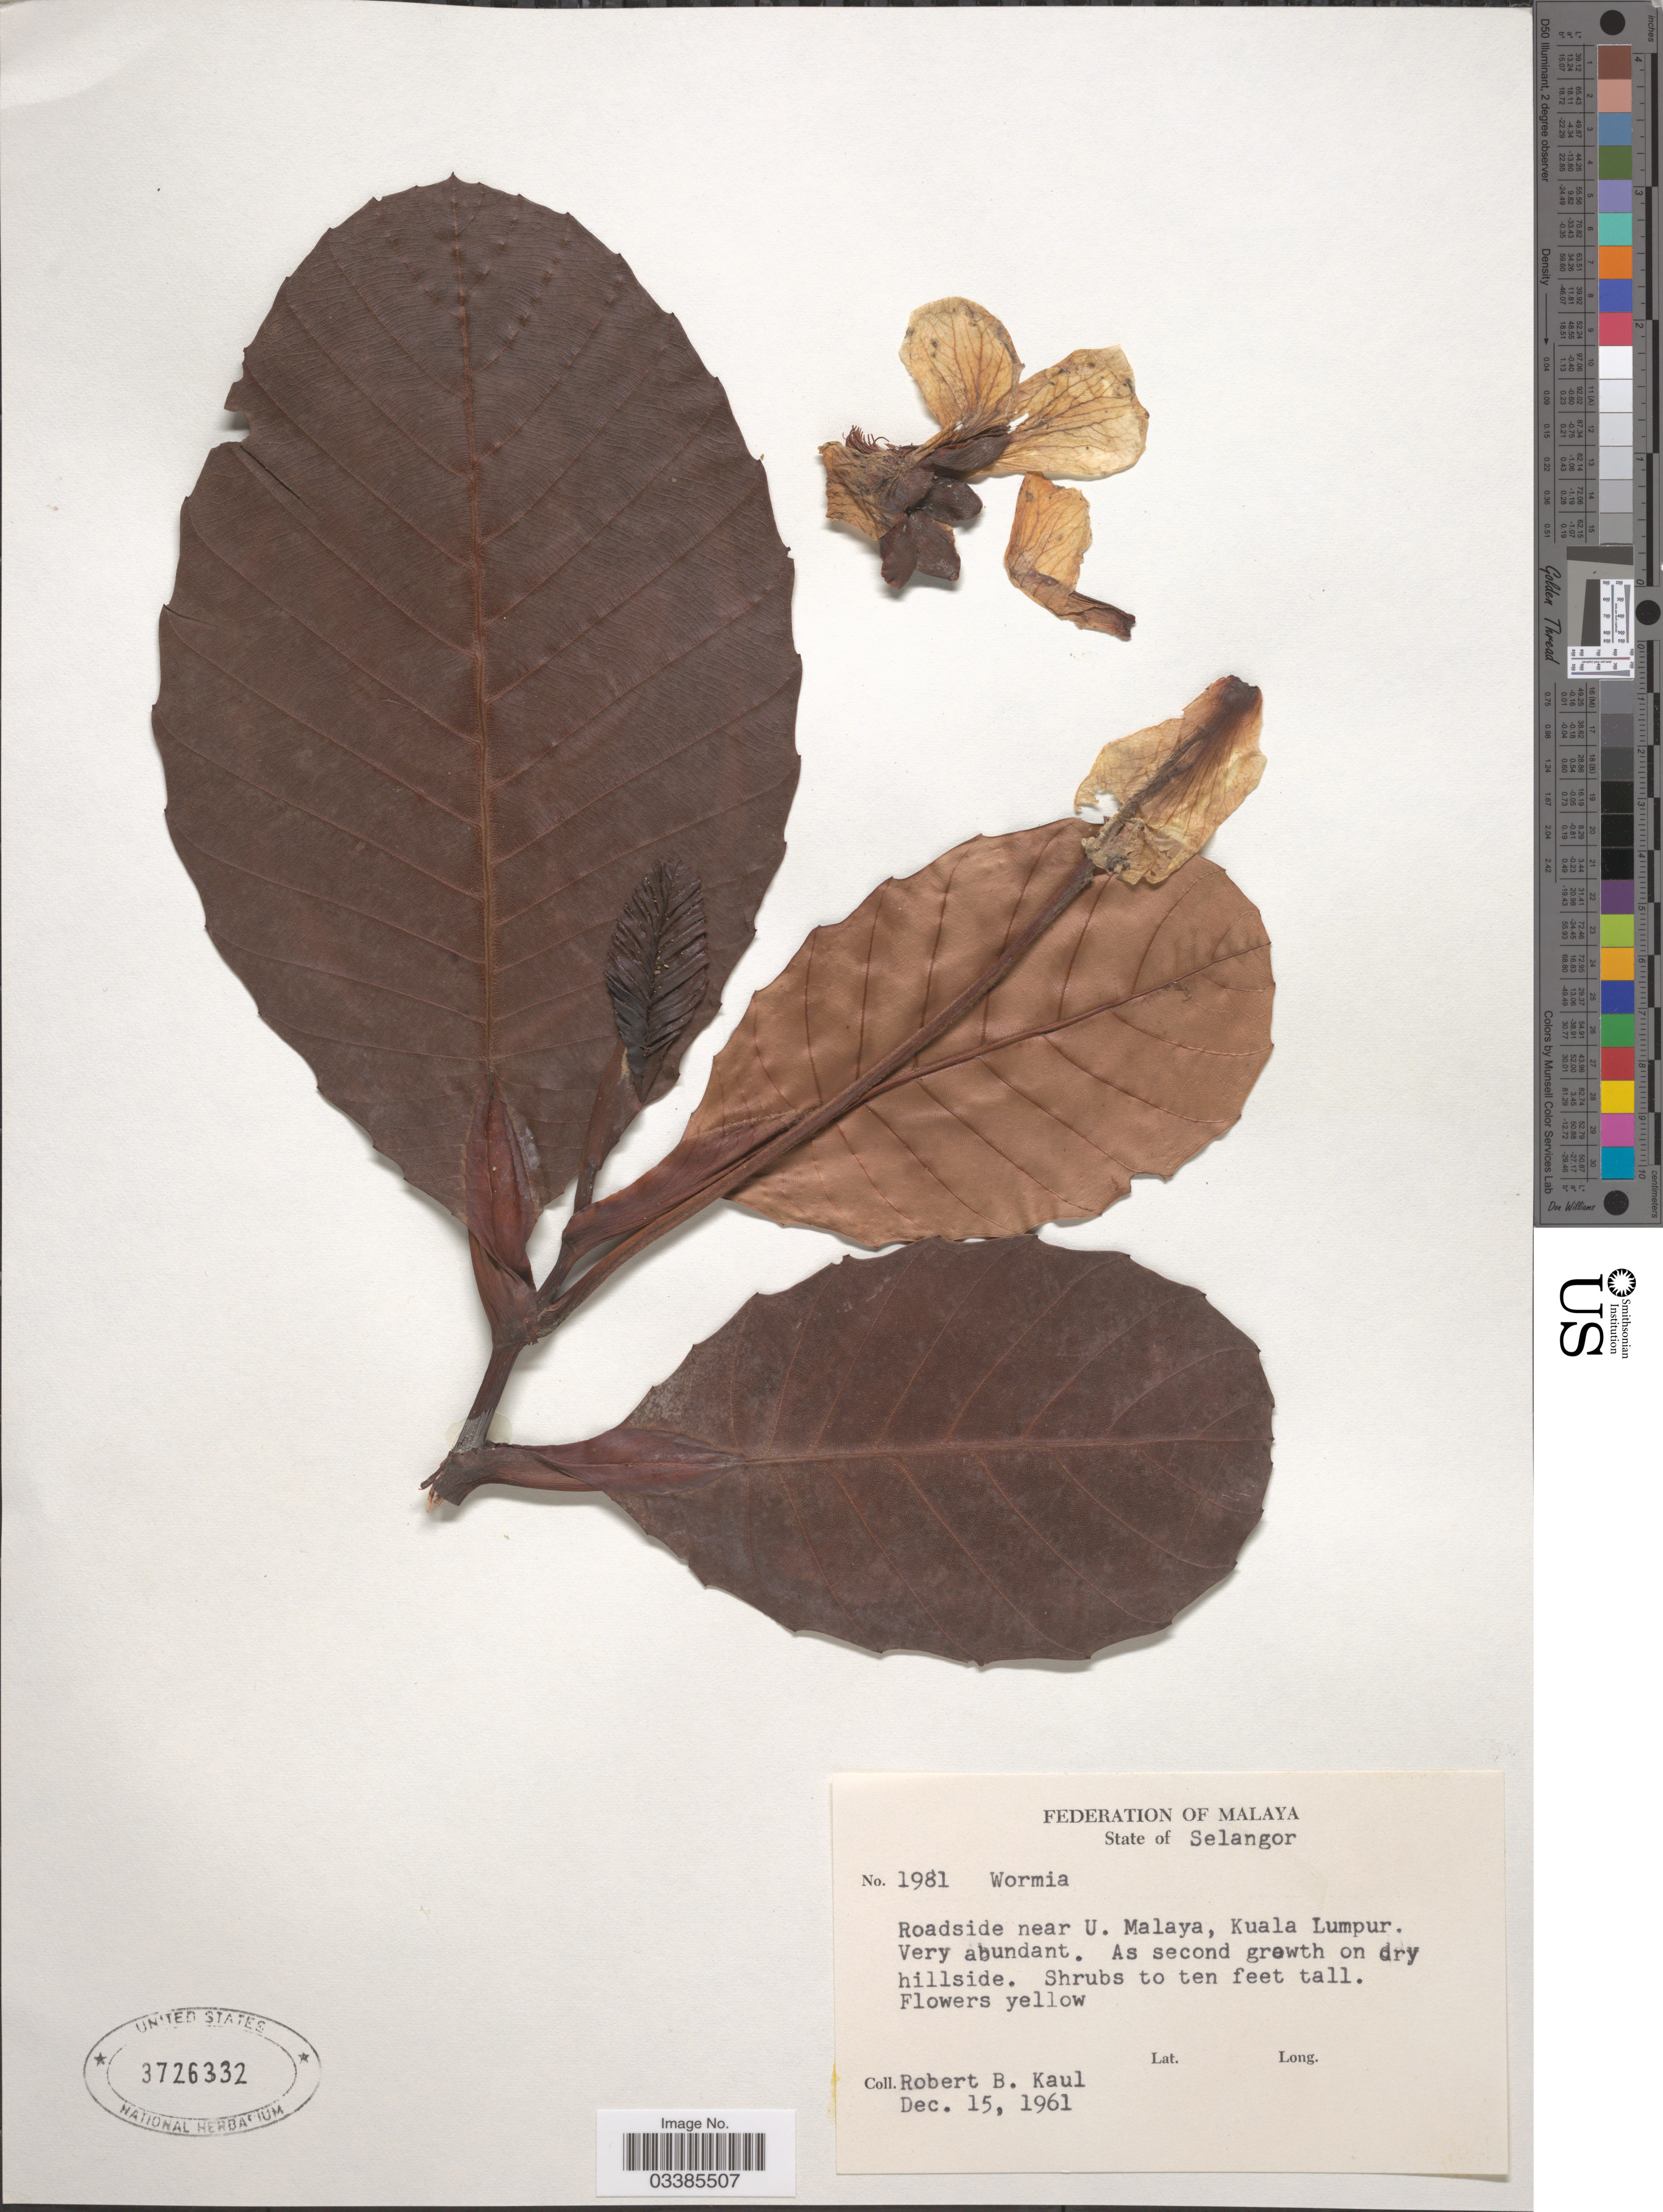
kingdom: Plantae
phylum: Tracheophyta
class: Magnoliopsida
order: Dilleniales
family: Dilleniaceae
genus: Dillenia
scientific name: Dillenia sp.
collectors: R. Kaul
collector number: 1981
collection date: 1961-12-15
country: Malaysia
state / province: Selangor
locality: Malaya, Roadside near U. Malaya, Kuala Lumpur.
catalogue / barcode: US 3726332